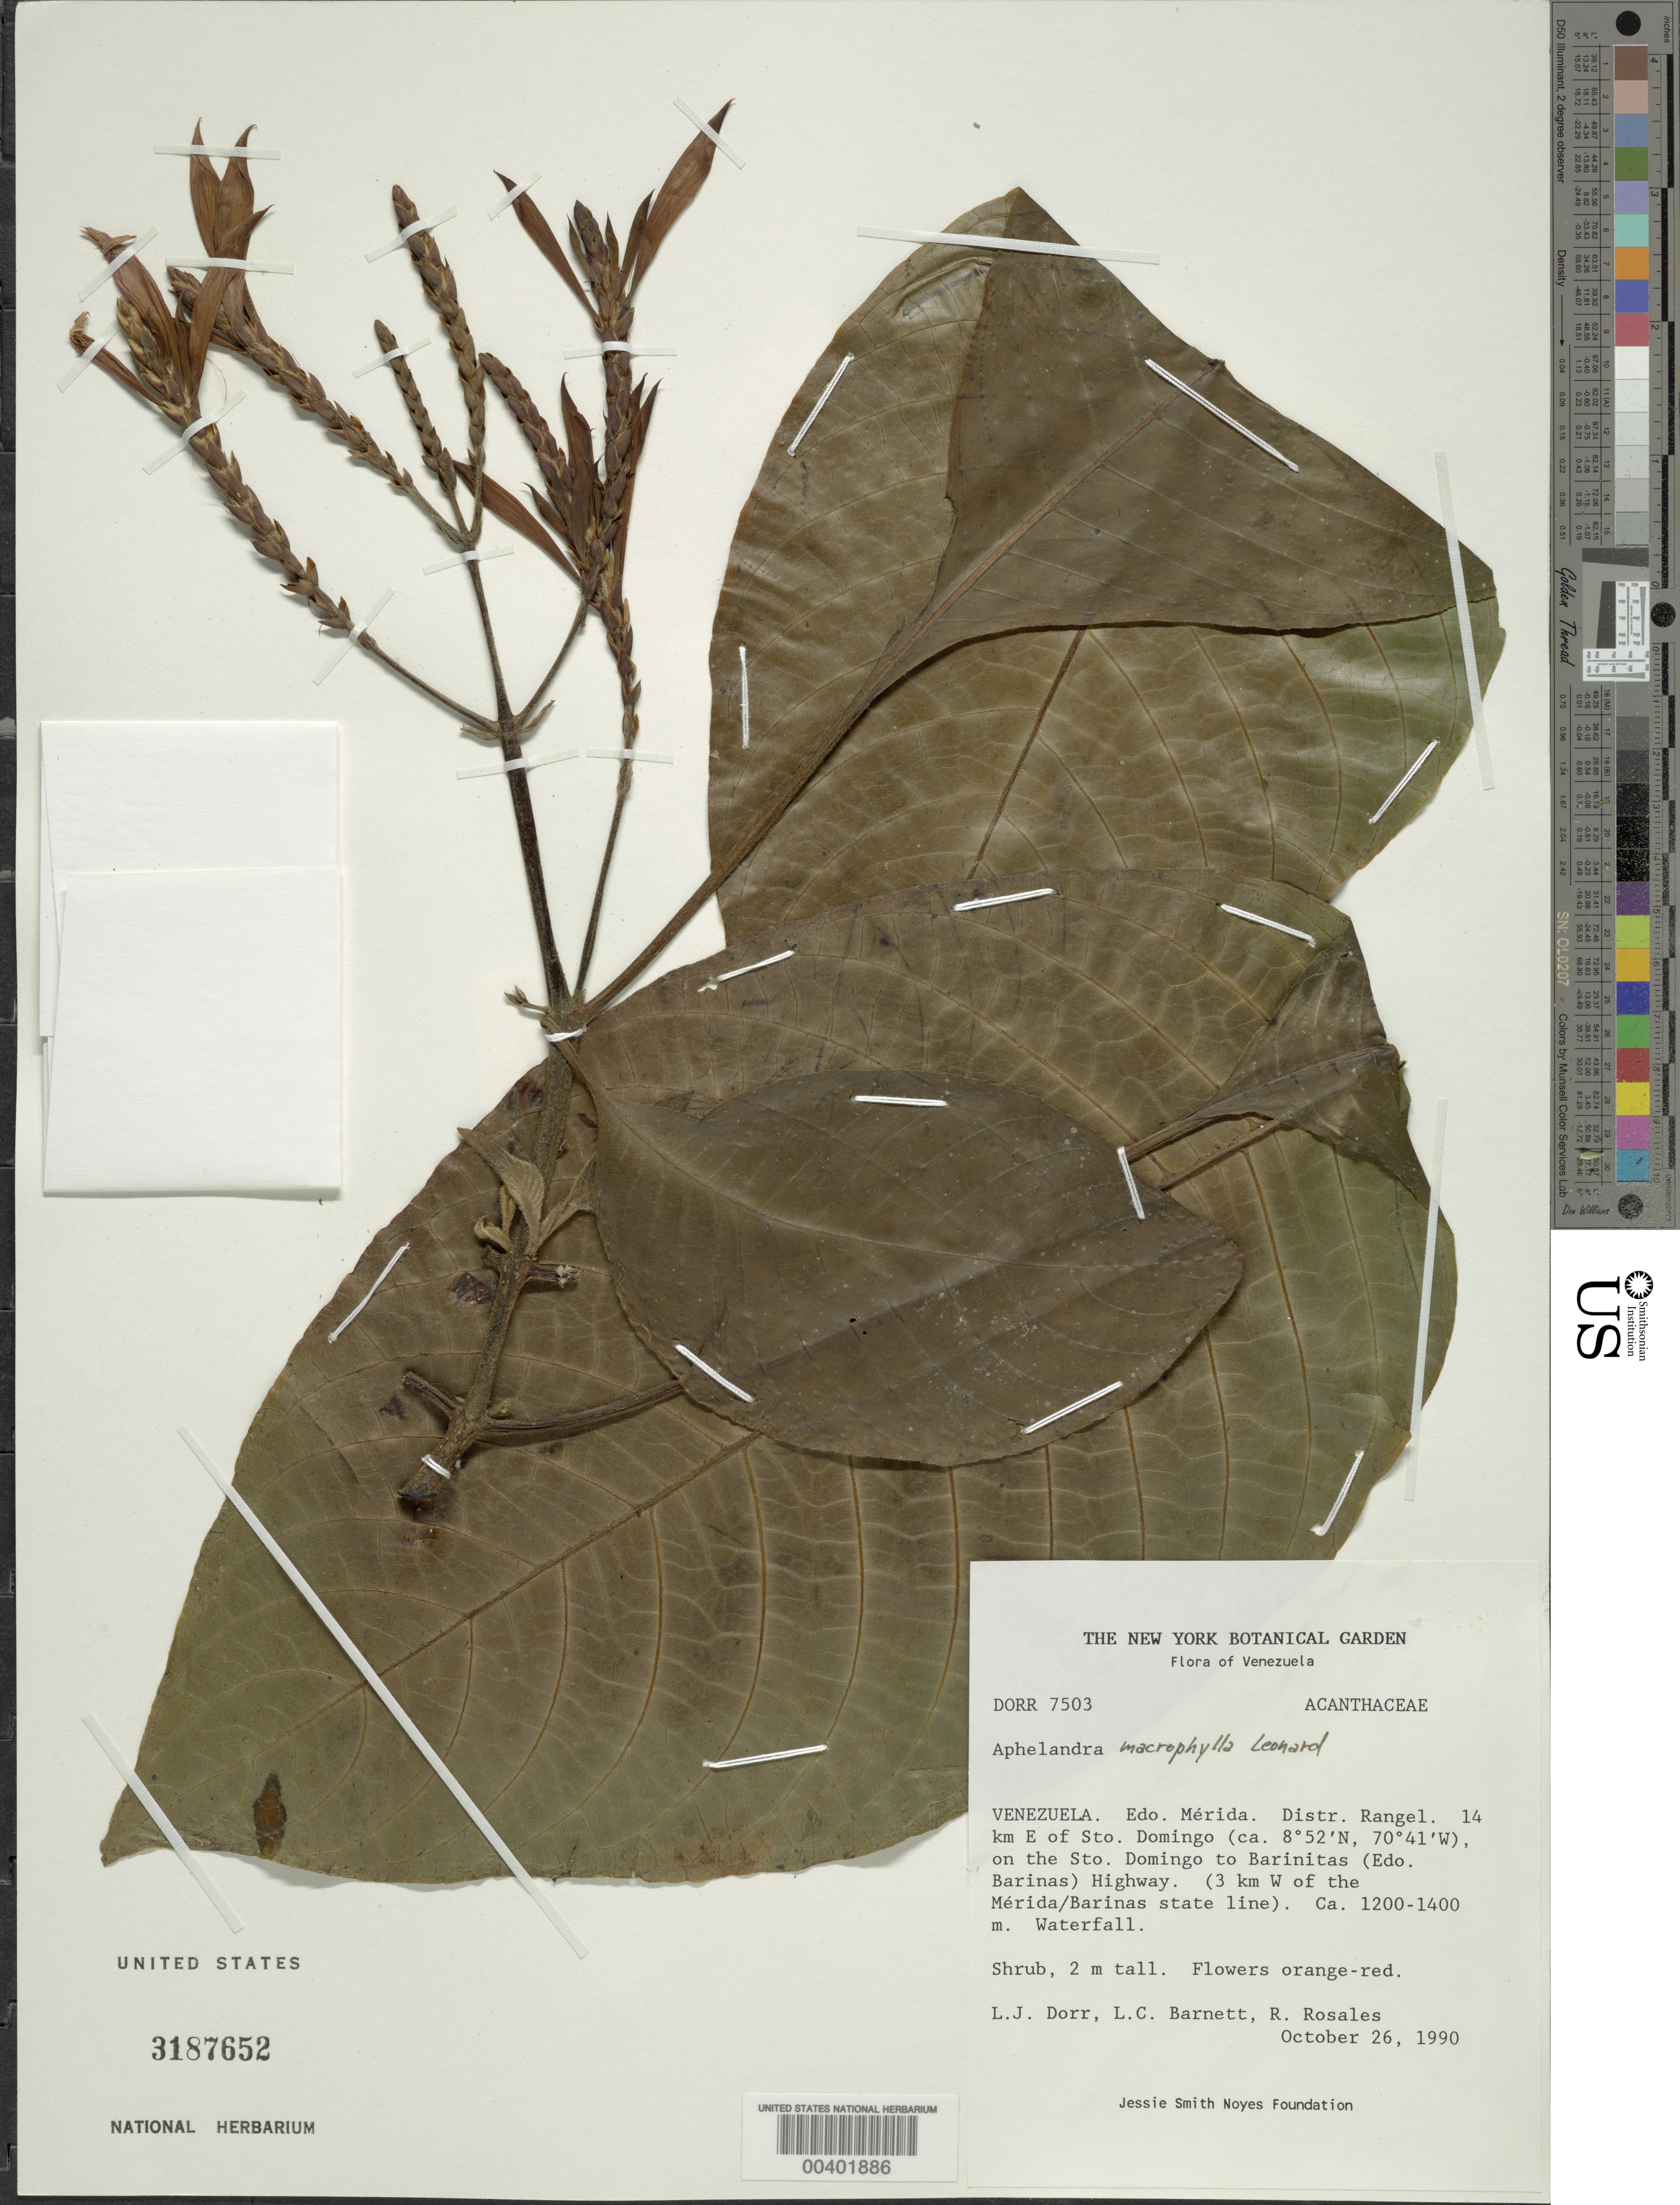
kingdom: Plantae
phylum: Tracheophyta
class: Magnoliopsida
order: Lamiales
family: Acanthaceae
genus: Aphelandra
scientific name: Aphelandra macrophylla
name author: Leonard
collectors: L. J. Dorr, L. C. Barnett & R. Rosales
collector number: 7503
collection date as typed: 26 Oct 1990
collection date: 1990-10-26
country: Venezuela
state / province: Mérida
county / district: Rangel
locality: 14 km E of Sto. Domingo, on the Sto. Domingo to Barinitas (Edo. Barinas) Highway. (3 km W of the Merida/Barinas state line)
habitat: Waterfall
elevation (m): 1200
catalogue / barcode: US 3187652